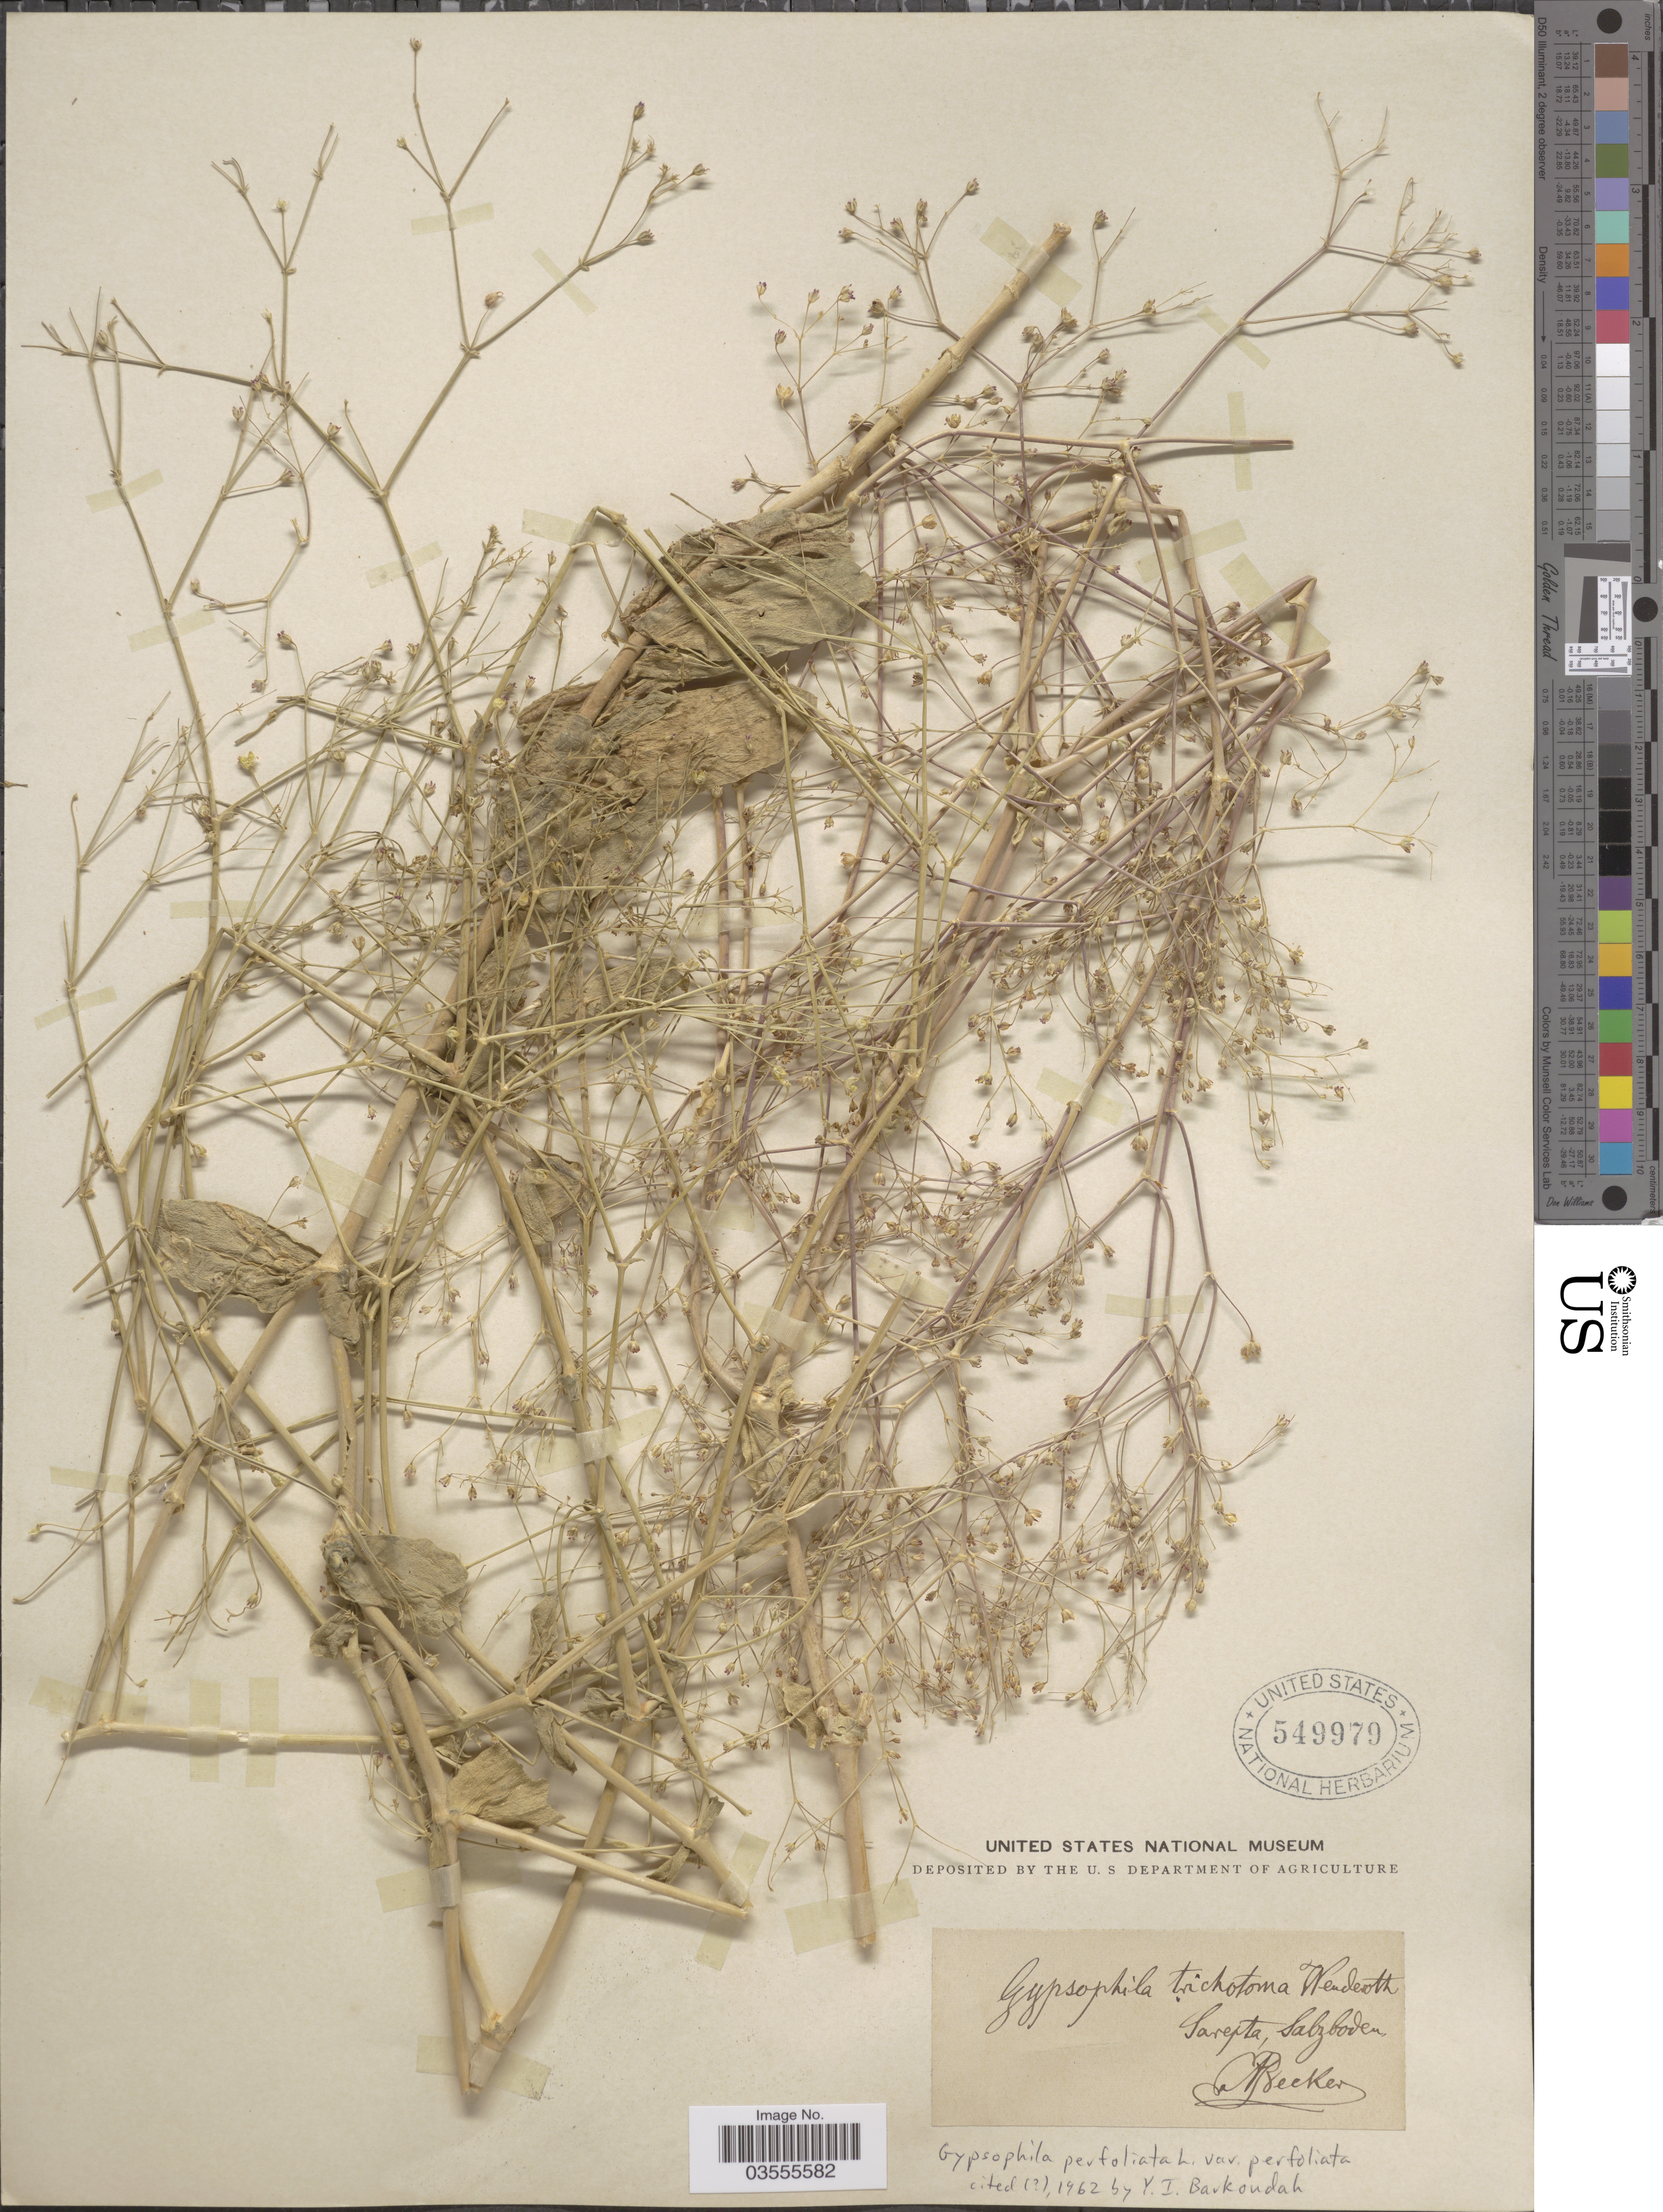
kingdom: Plantae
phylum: Tracheophyta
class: Magnoliopsida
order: Caryophyllales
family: Caryophyllaceae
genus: Gypsophila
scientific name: Gypsophila perfoliata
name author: L.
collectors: A. Becker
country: Russian Federation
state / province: Volgograd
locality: Sarepta, Salzboden.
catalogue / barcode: US 549979